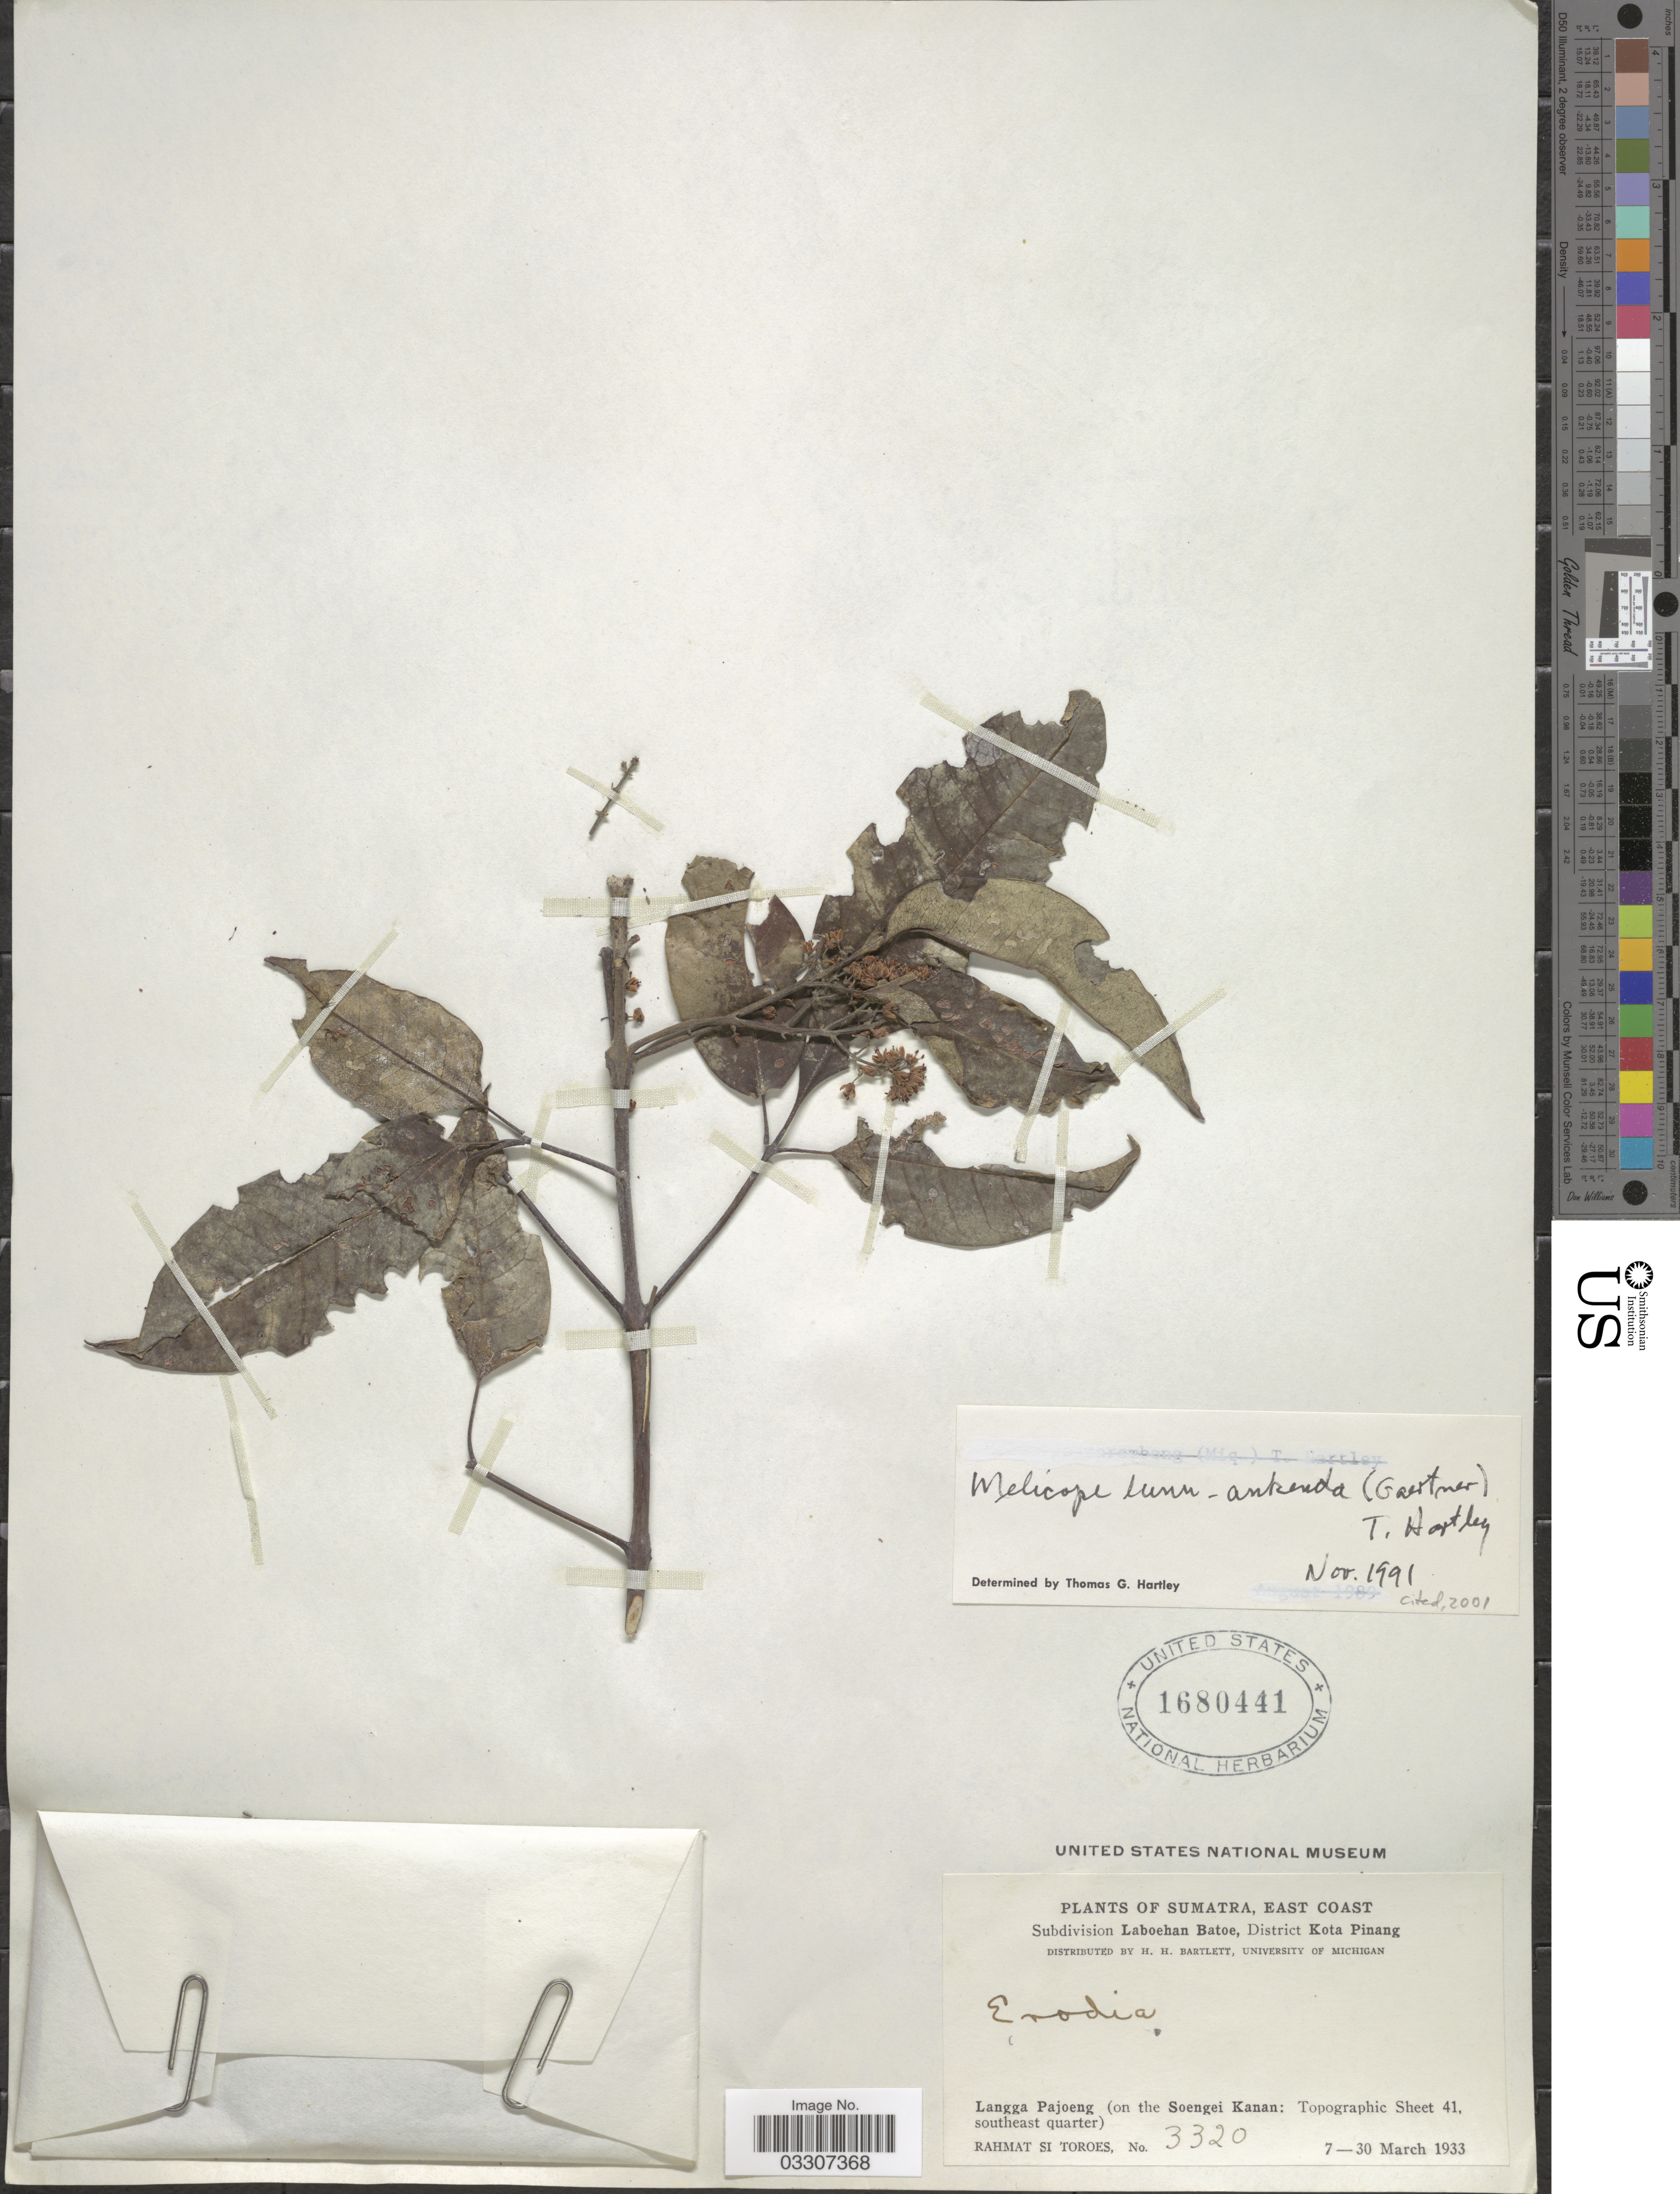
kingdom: Plantae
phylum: Tracheophyta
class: Magnoliopsida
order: Sapindales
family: Rutaceae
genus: Melicope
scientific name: Melicope lunu-ankenda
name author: (Gaertn.) T.G. Hartley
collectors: Rahmat Si Boeea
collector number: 3320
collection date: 1933-03-07/1933-03-30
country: Indonesia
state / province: Sumatra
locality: East Coast. Subdivision Laboehan Batoe, District Kota Pinang. Langga Pajoeng (on the Soengei Kanan: Topographic Sheet 41, southeast quarter).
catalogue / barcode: US 1680441